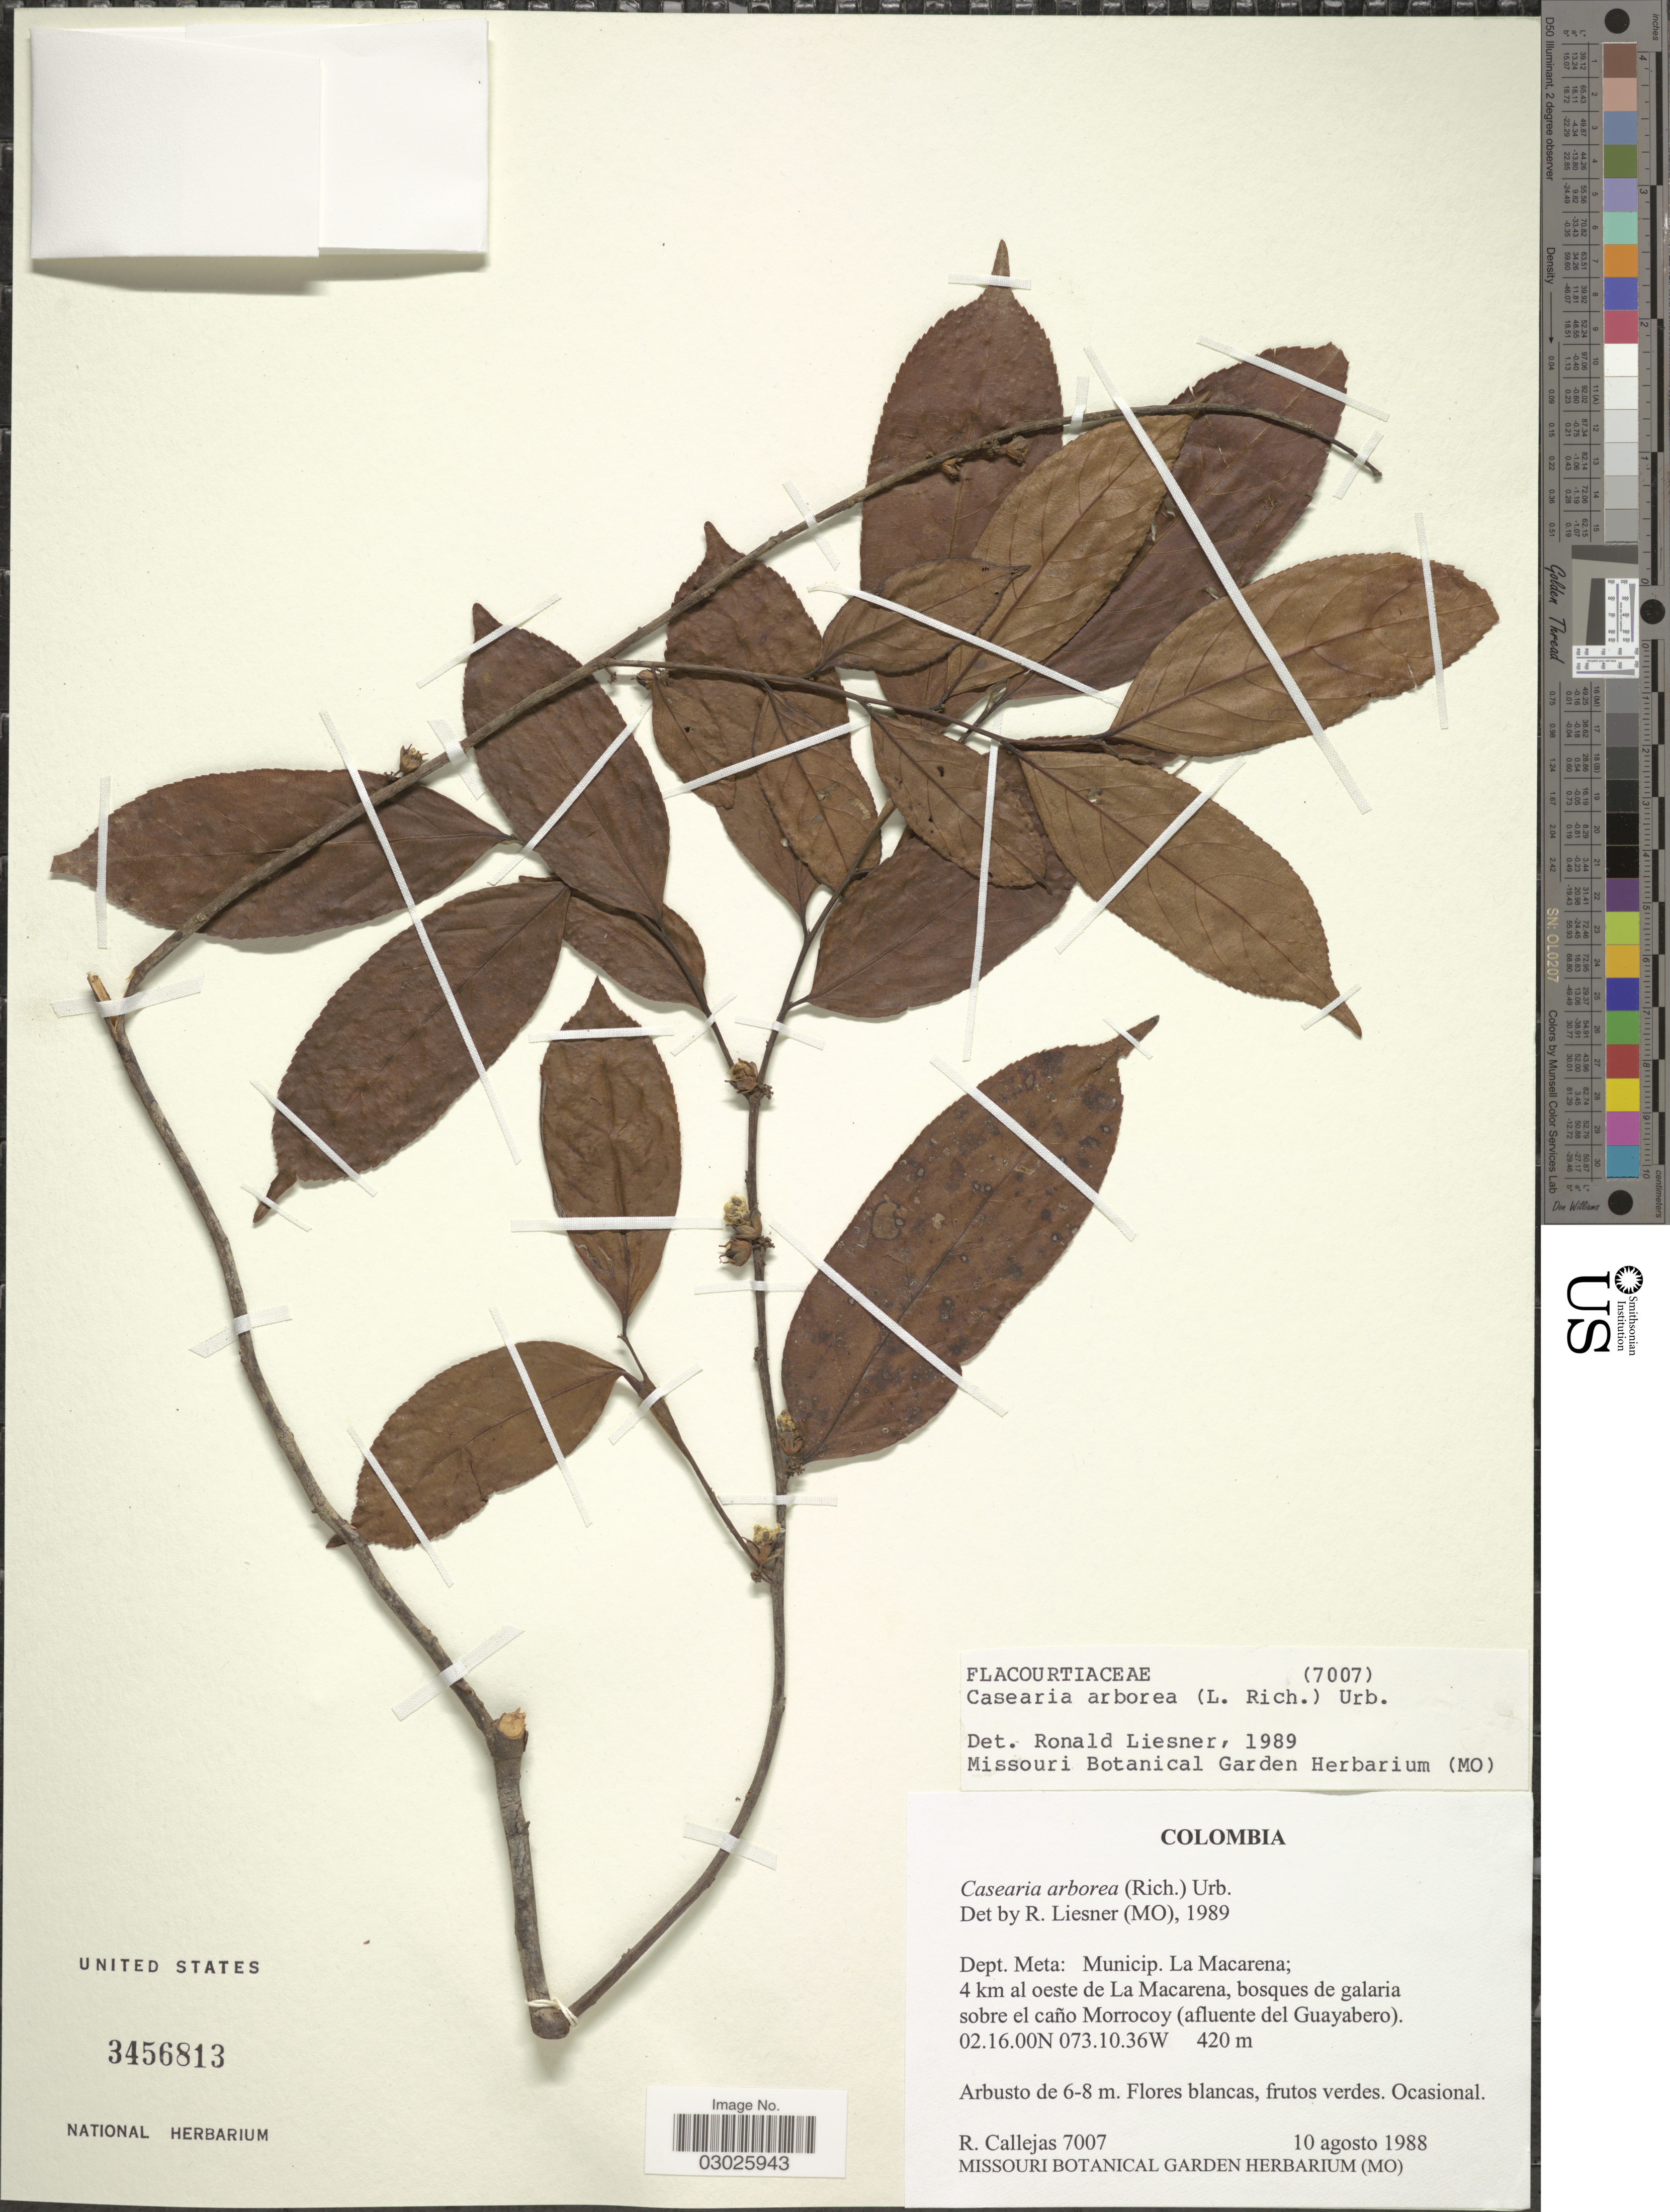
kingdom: Plantae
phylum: Tracheophyta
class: Magnoliopsida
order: Malpighiales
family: Salicaceae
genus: Casearia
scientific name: Casearia arborea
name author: (Rich.) Urb.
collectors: R. Callejas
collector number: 7007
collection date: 1988-08-10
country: Colombia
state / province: Meta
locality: Dept. Meta: Municip. La Macarena; 4 km al oeste de La Macarena, bosques de galaria sobre el caño Morrocoy (afluente del Guayabero).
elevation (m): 420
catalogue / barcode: US 3456813